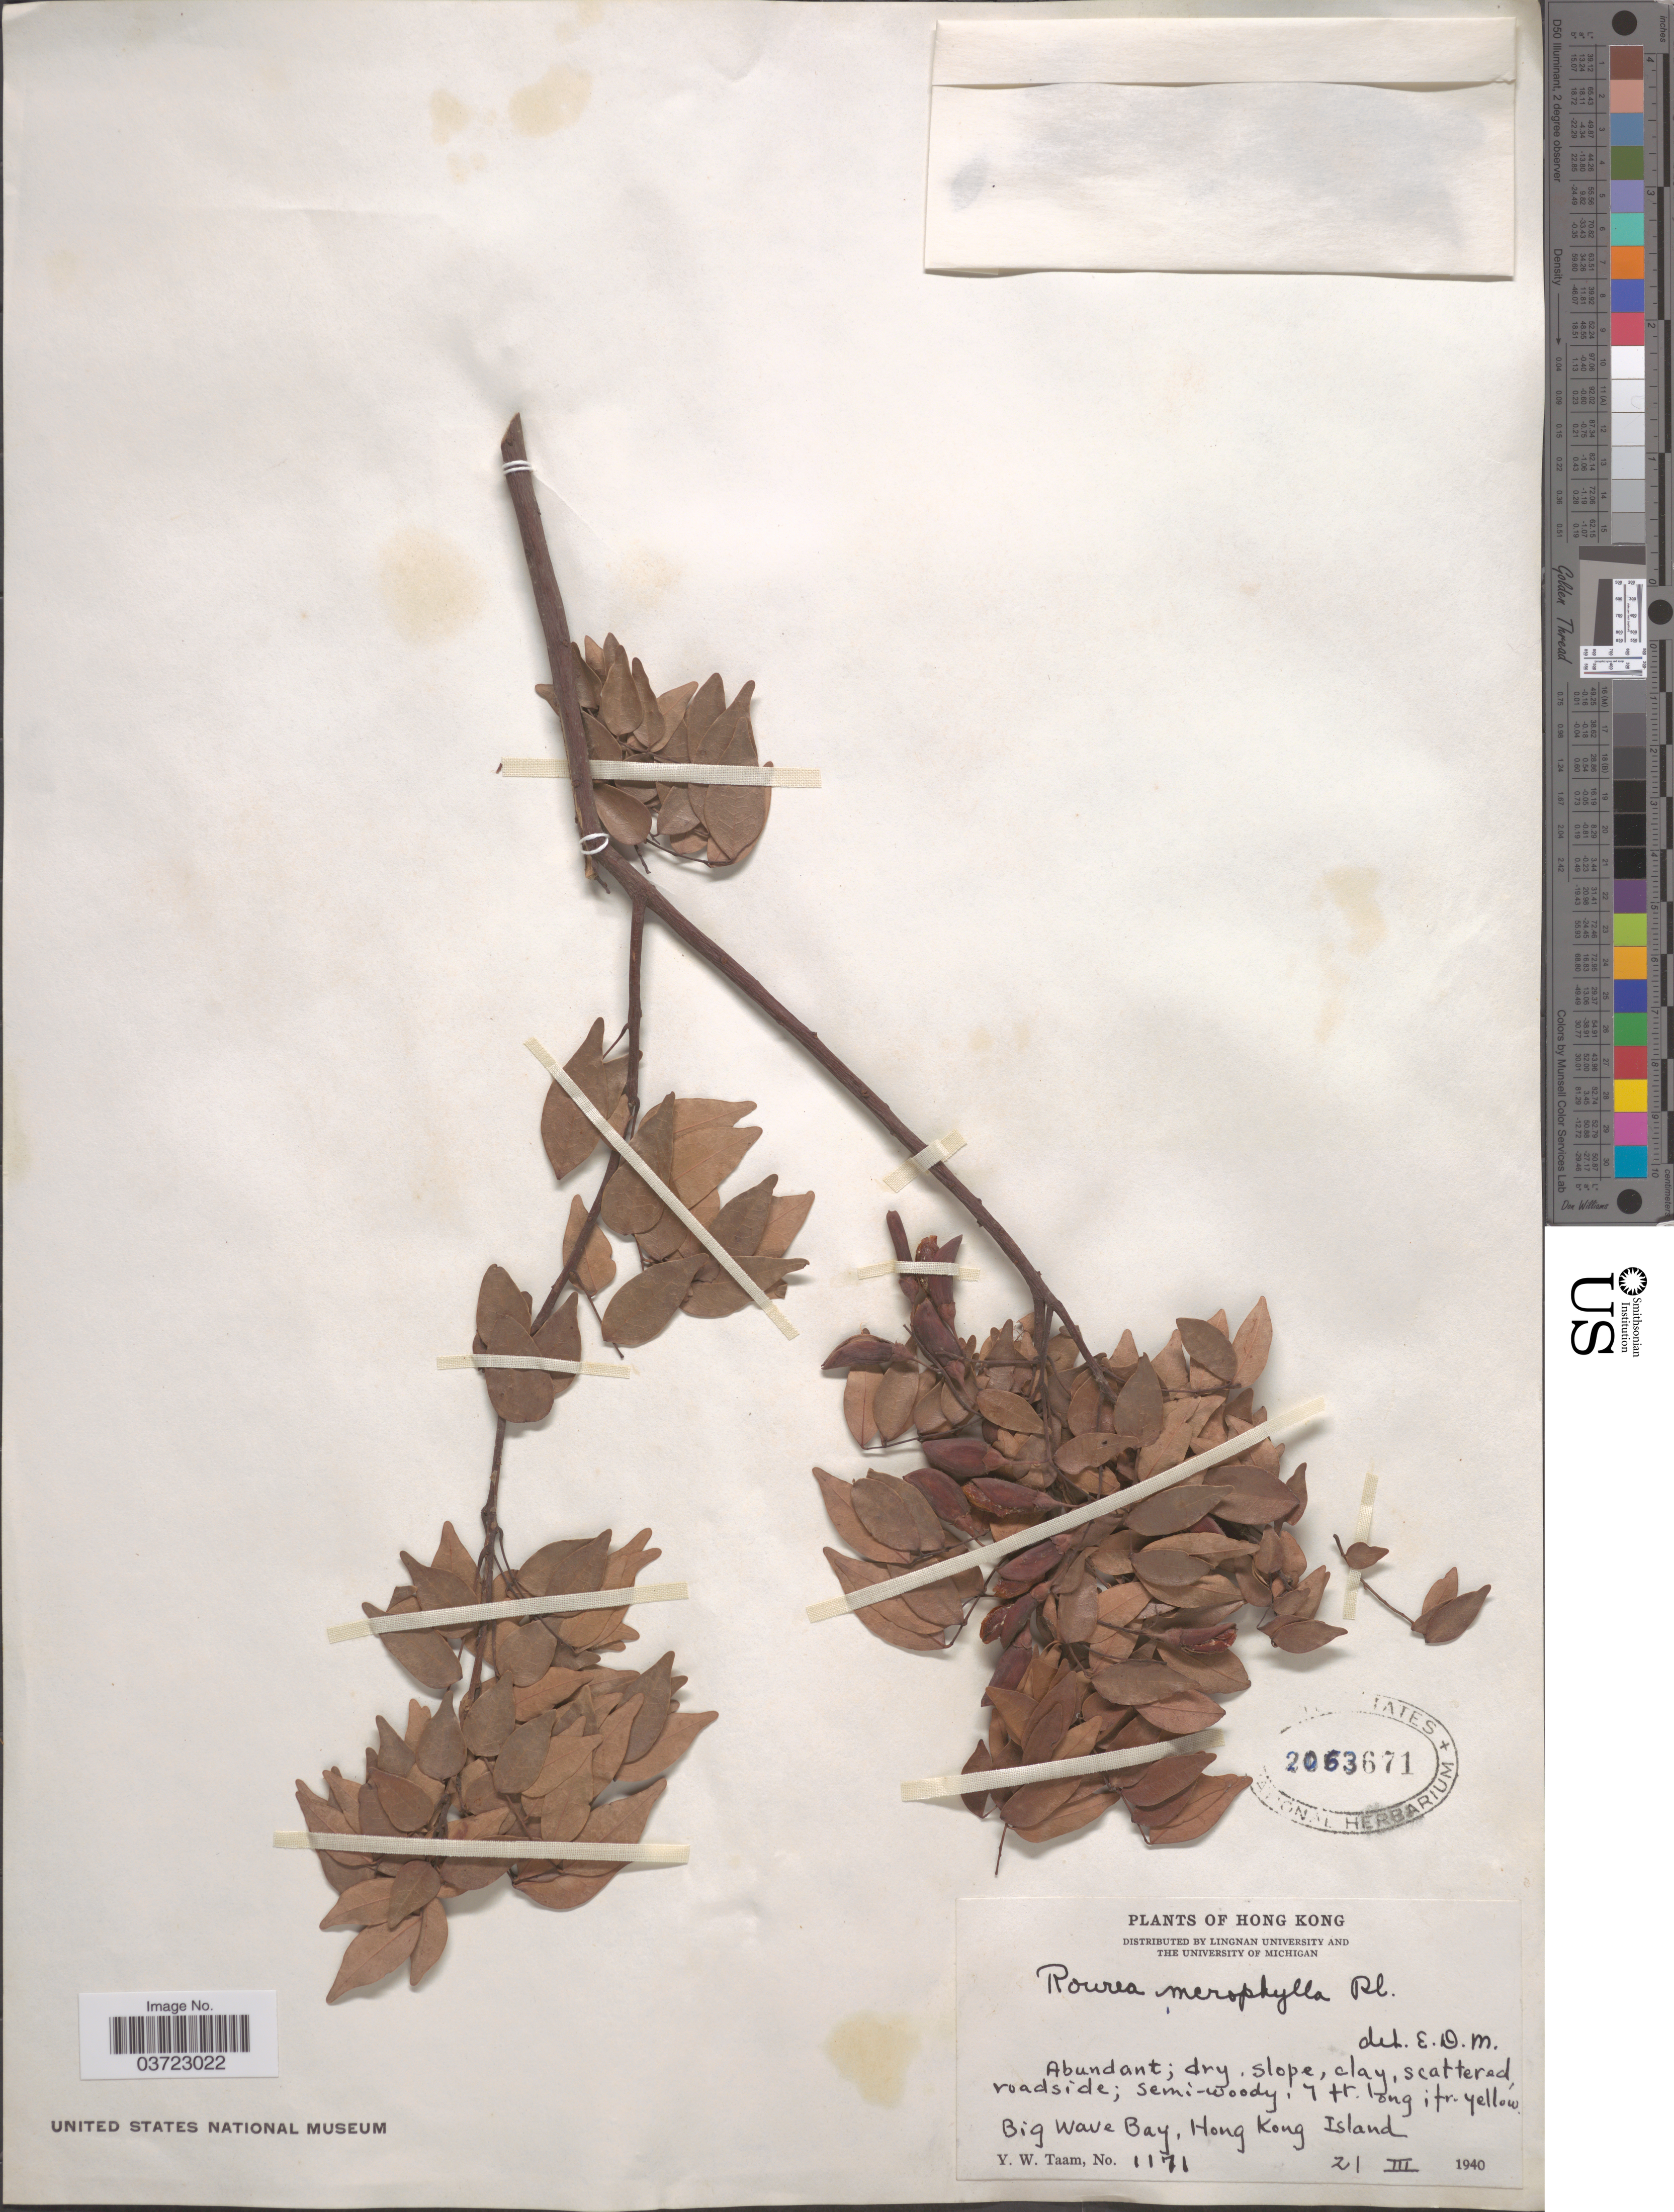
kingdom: Plantae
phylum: Tracheophyta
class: Magnoliopsida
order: Oxalidales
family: Connaraceae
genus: Rourea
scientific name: Rourea microphylla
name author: (Hook. & Arn.) Planch.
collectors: Y. W. Taam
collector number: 1171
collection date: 1940-03-21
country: China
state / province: Hong Kong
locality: Big Wave Bay, Hong Kong Island.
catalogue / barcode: US 2063671